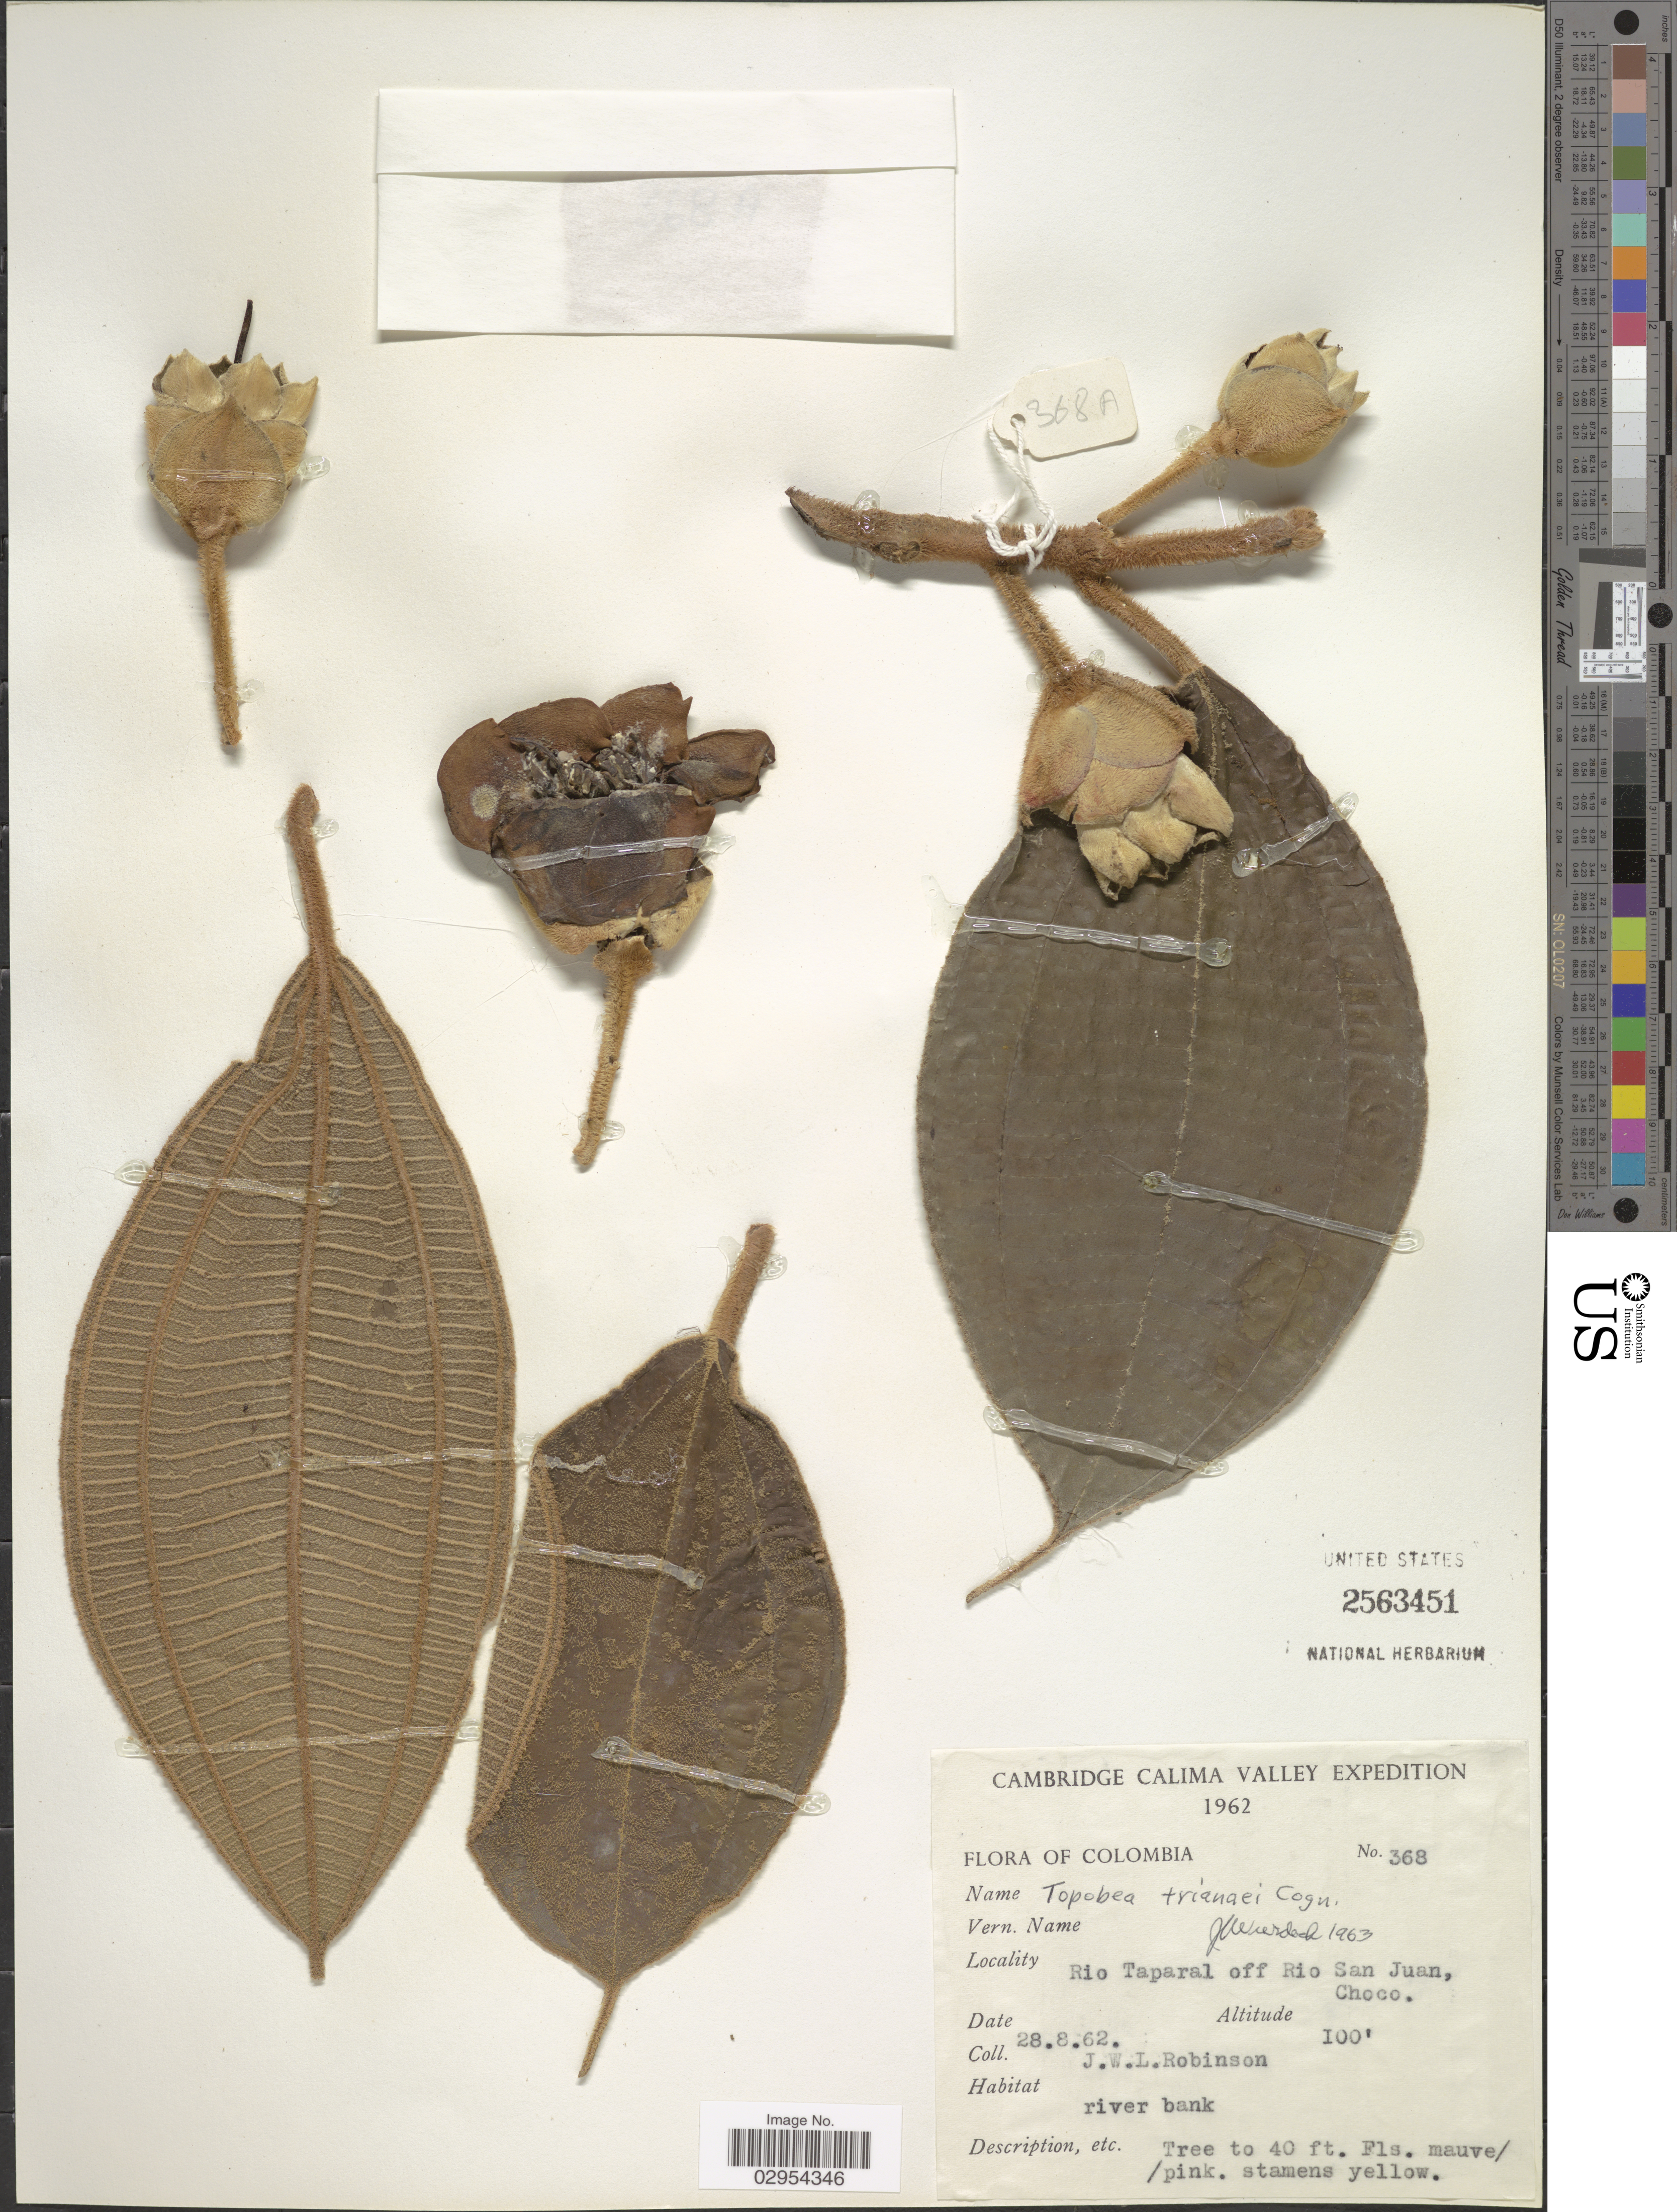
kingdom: Plantae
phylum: Tracheophyta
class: Magnoliopsida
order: Myrtales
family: Melastomataceae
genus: Topobea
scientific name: Topobea trianaei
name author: Cogn. in A. DC.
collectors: J. W. Robinson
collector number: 368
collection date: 1962-08-28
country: Colombia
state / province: Chocó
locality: Cambridge Calima Valley, Rio Taparal off Rio San Juan.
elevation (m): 30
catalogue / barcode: US 2563451